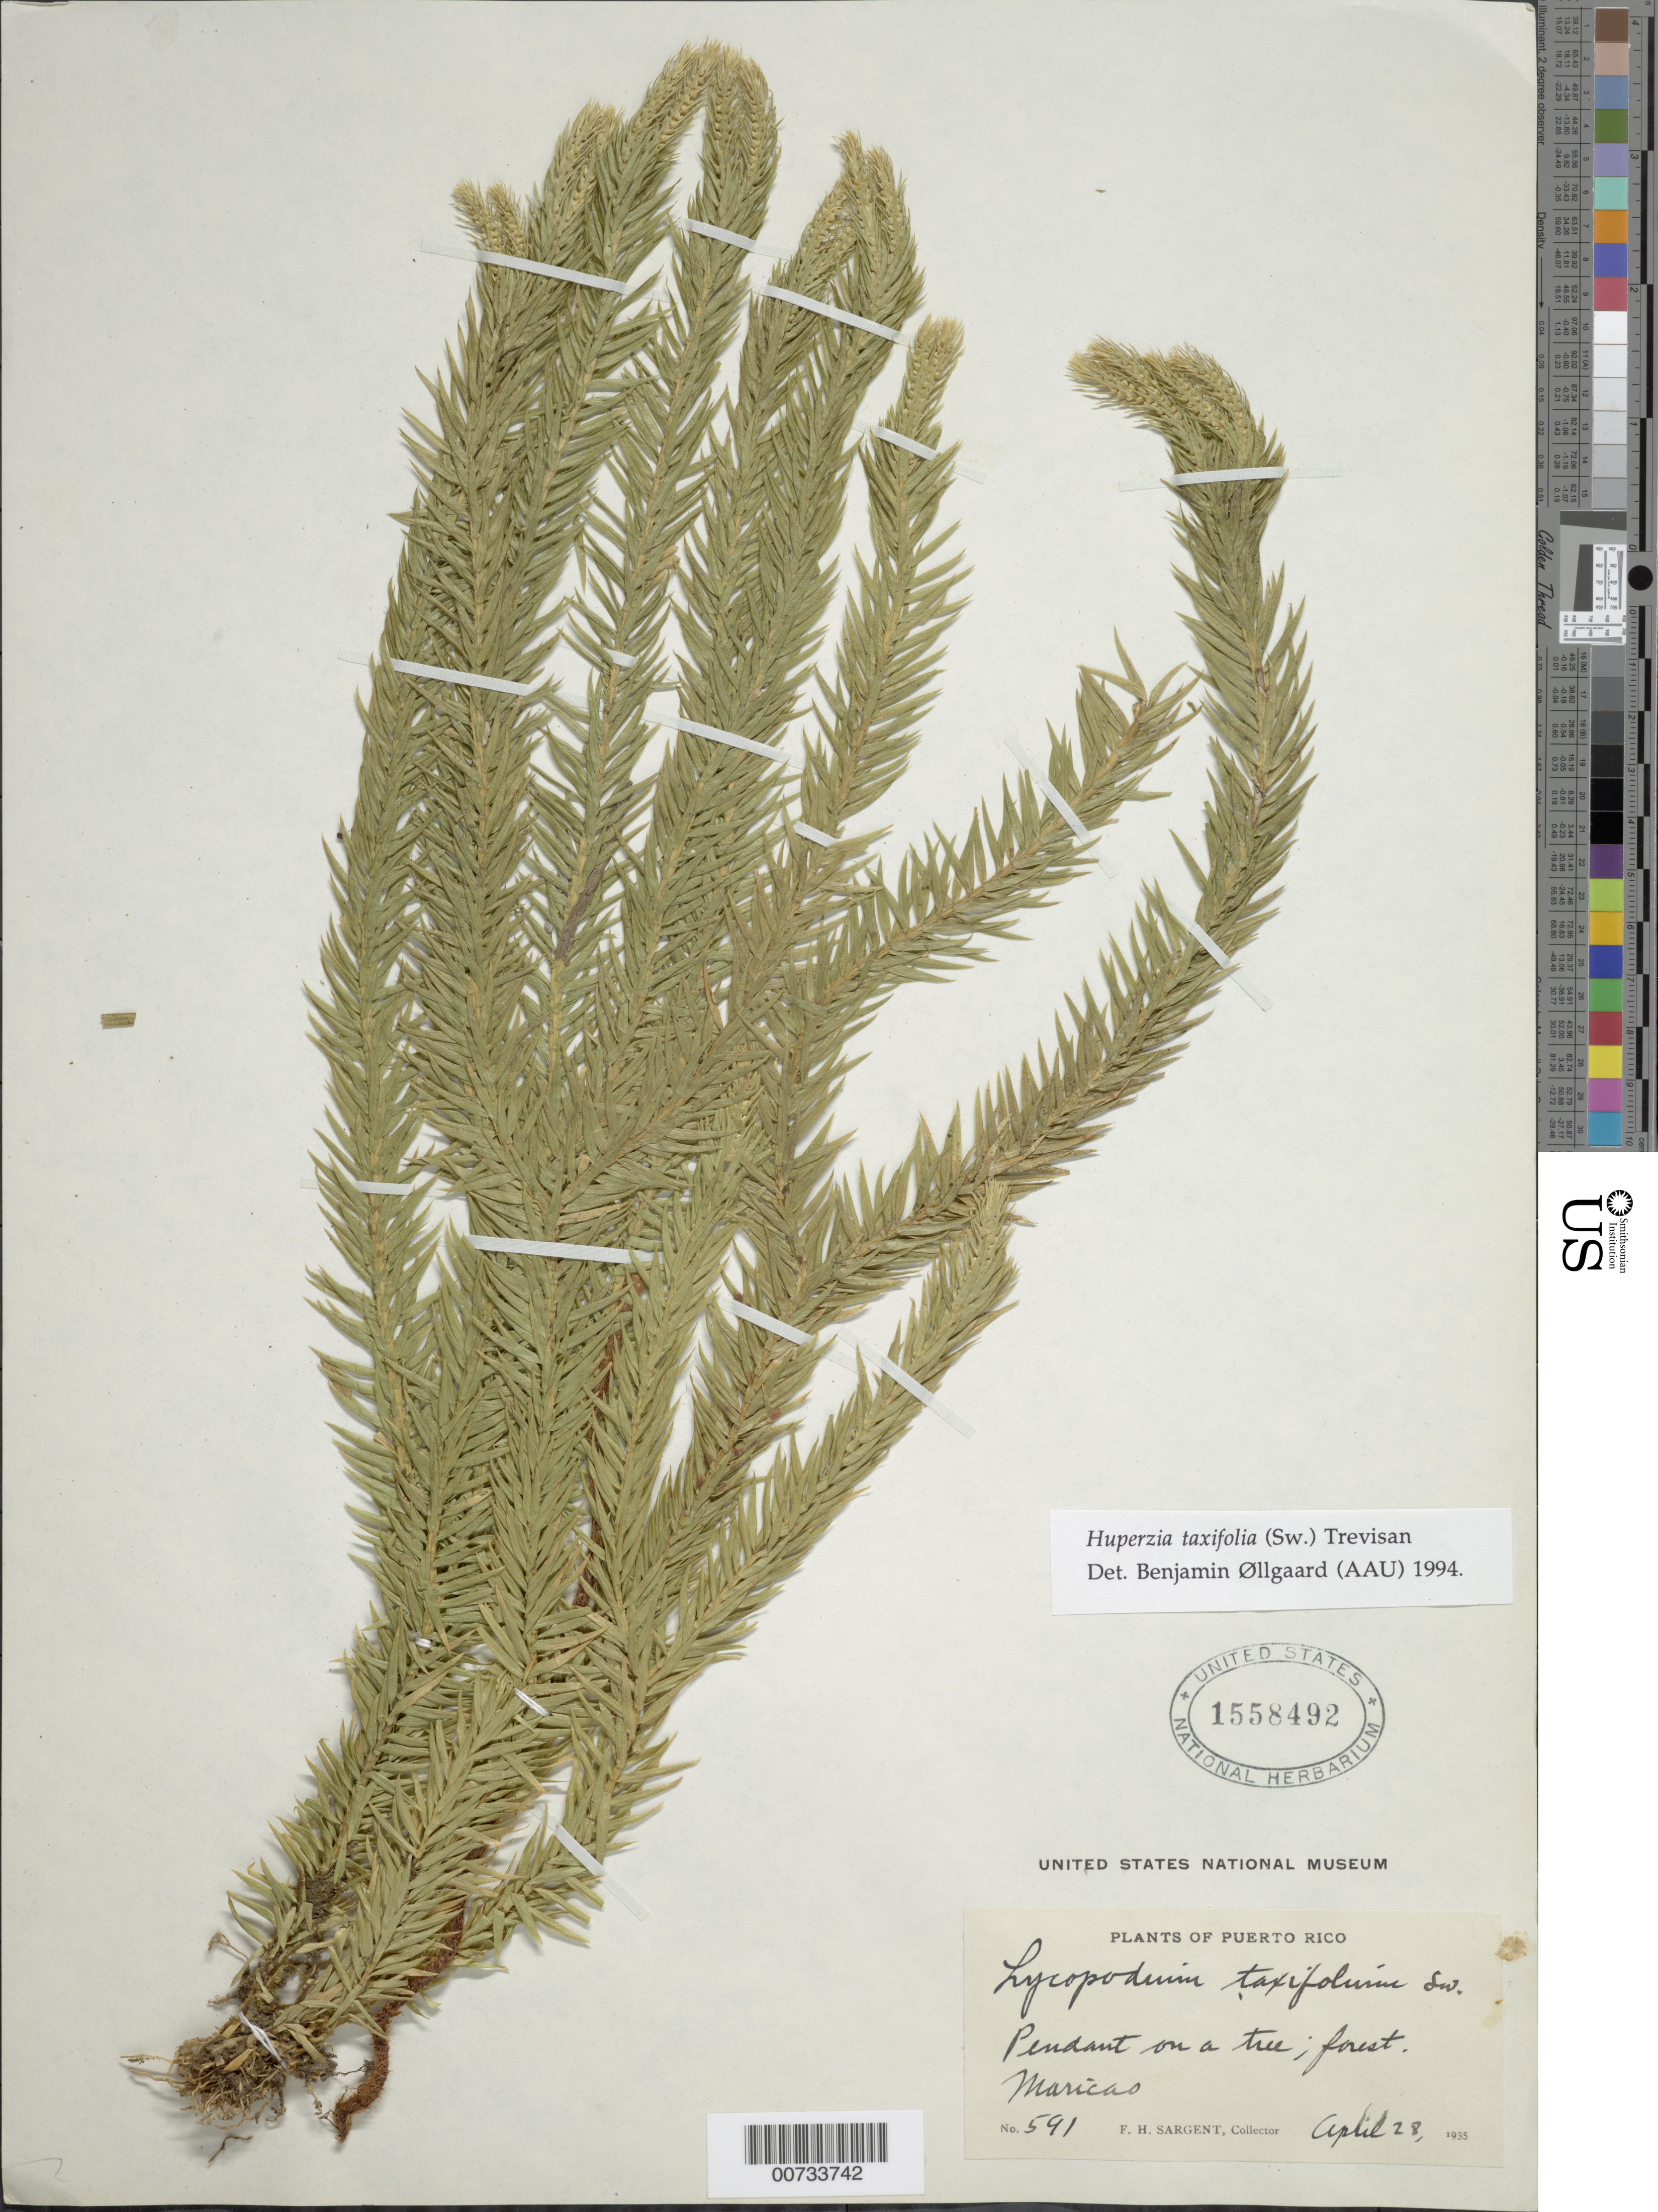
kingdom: Plantae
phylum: Tracheophyta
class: Lycopodiopsida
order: Lycopodiales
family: Lycopodiaceae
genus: Phlegmariurus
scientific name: Phlegmariurus taxifolius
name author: (Sw.) Á. Löve & D. Löve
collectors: F. H. Sargent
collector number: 591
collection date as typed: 28 Apr 1935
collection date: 1935-04-28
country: Puerto Rico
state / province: Maricao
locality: Maricao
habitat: Forest, on a tree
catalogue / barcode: US 1558492